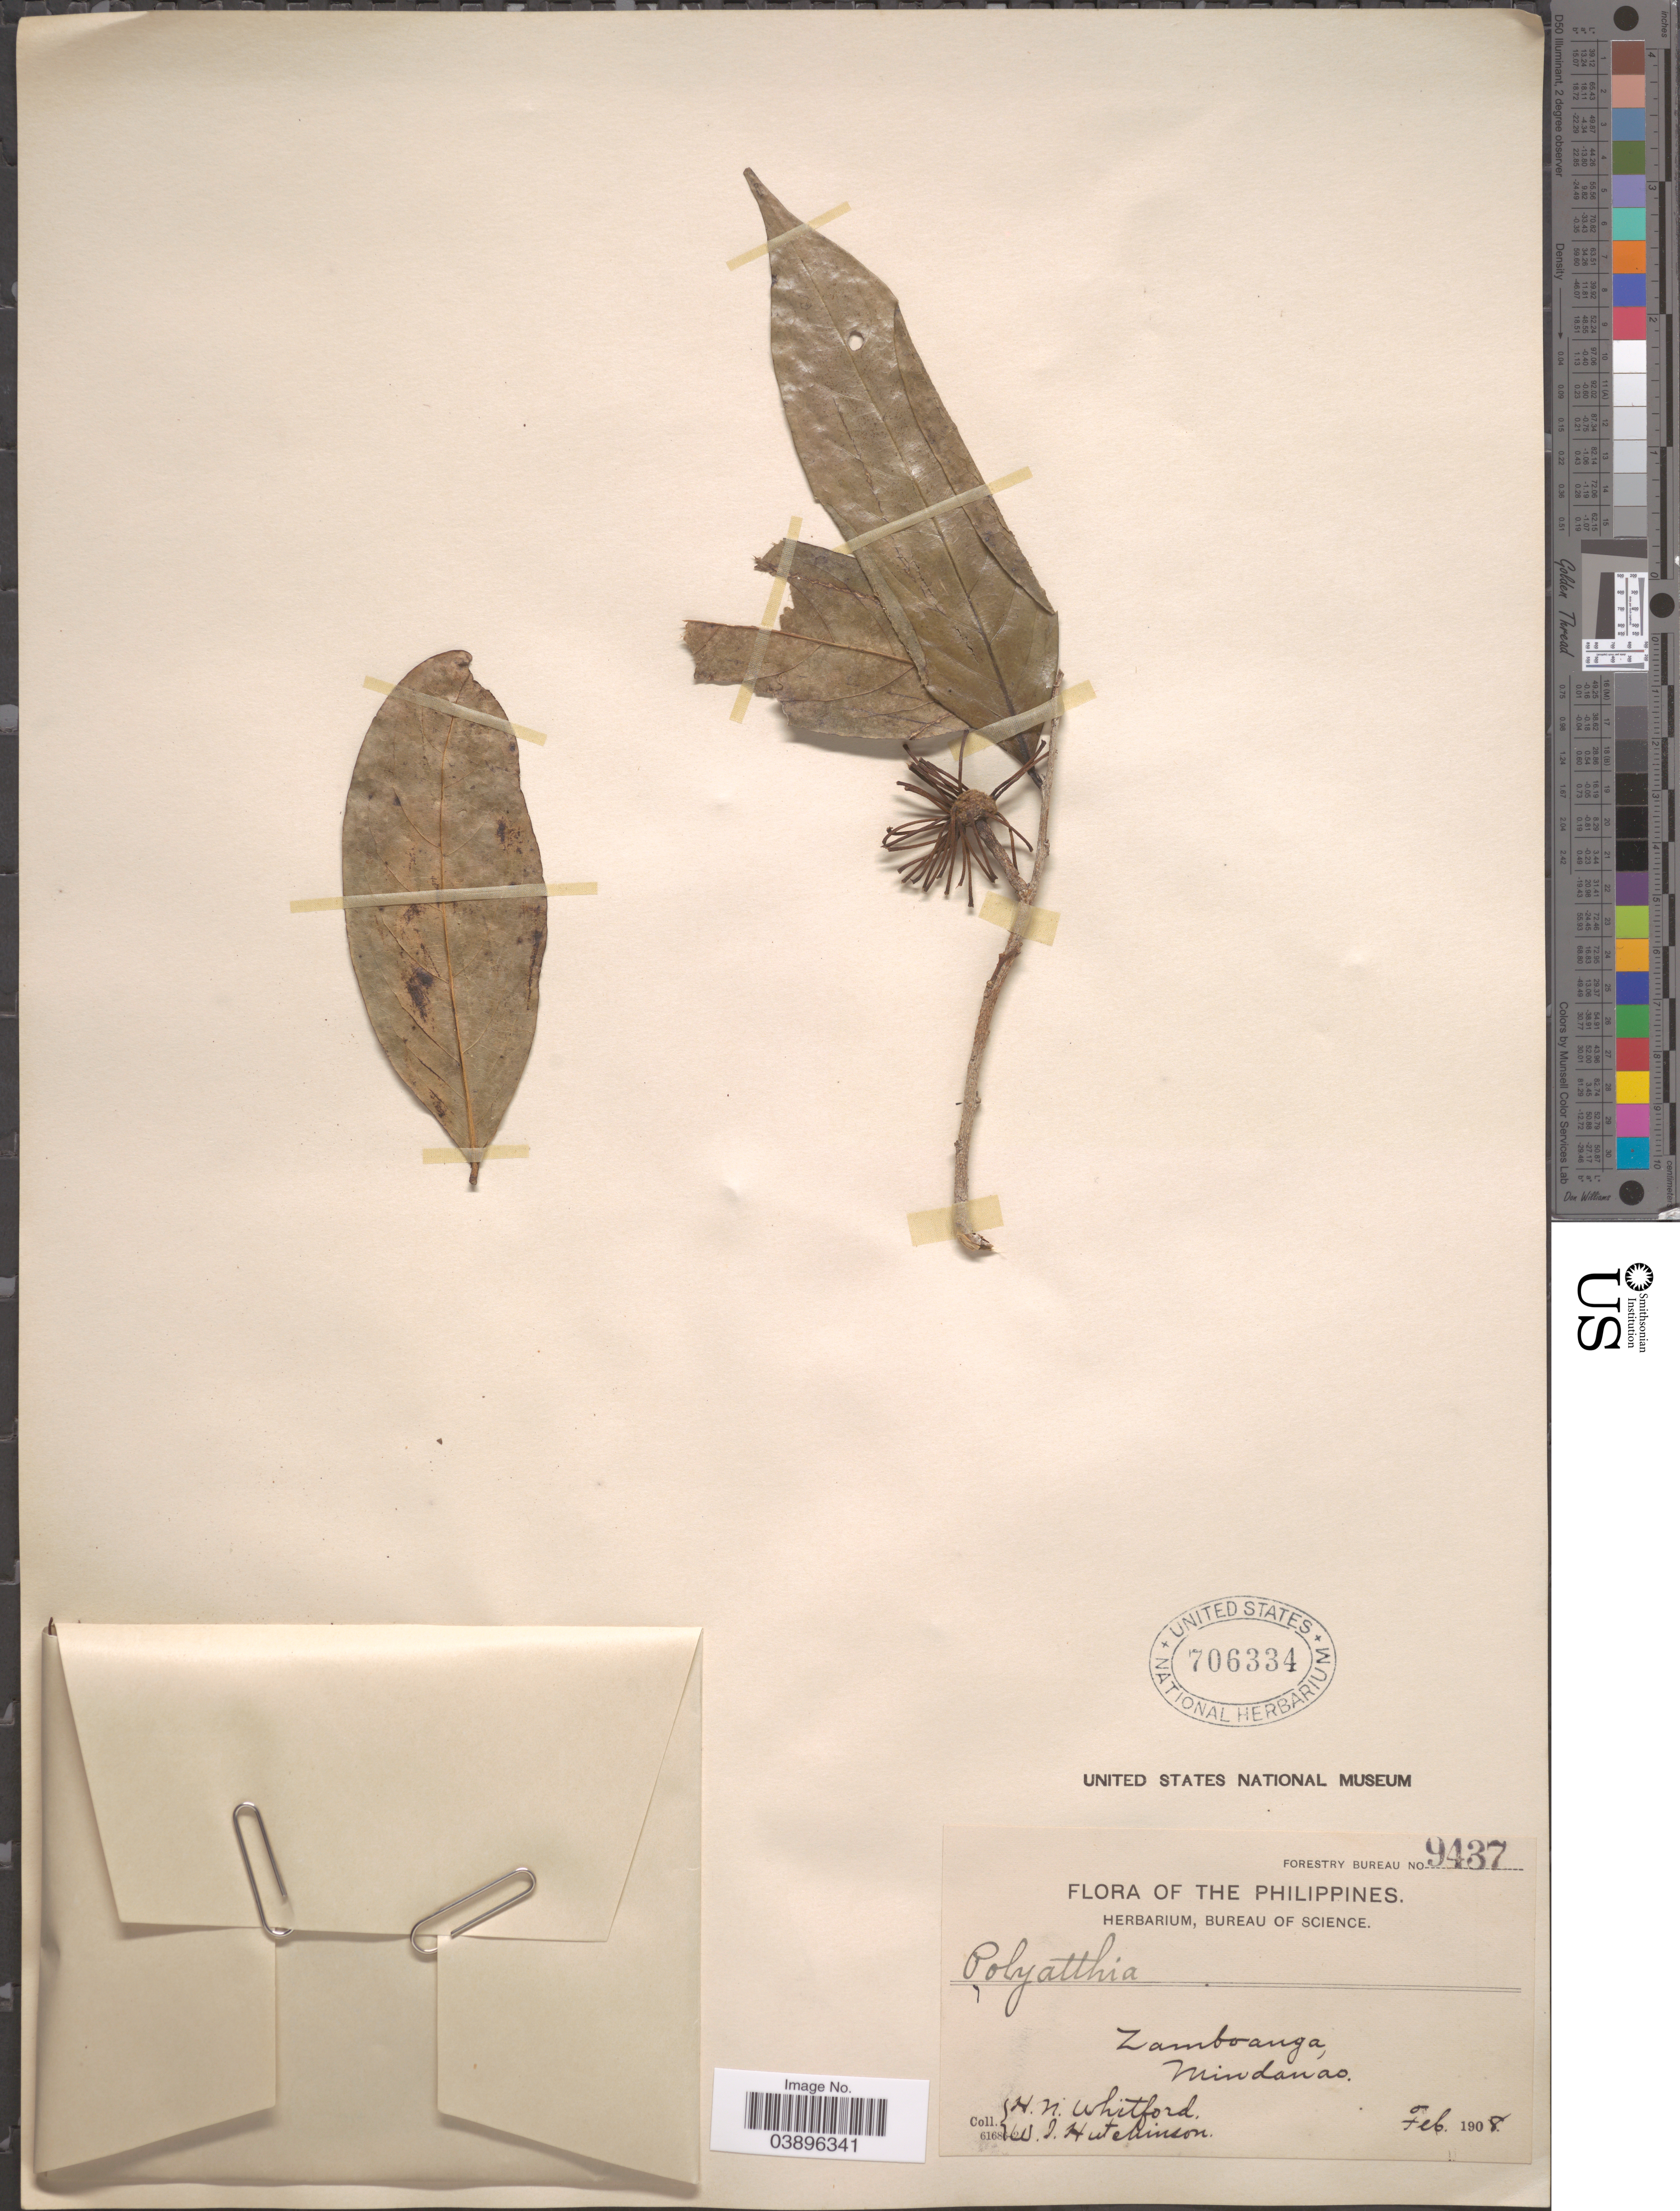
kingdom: Plantae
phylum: Tracheophyta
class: Magnoliopsida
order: Magnoliales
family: Annonaceae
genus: Polyalthia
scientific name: Polyalthia sp.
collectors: H. N. Whitford & W. J. Hutchinson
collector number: Forestry Bureau 9437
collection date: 1908-02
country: Philippines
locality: Zamboanga, Mindanao.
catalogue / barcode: US 706334